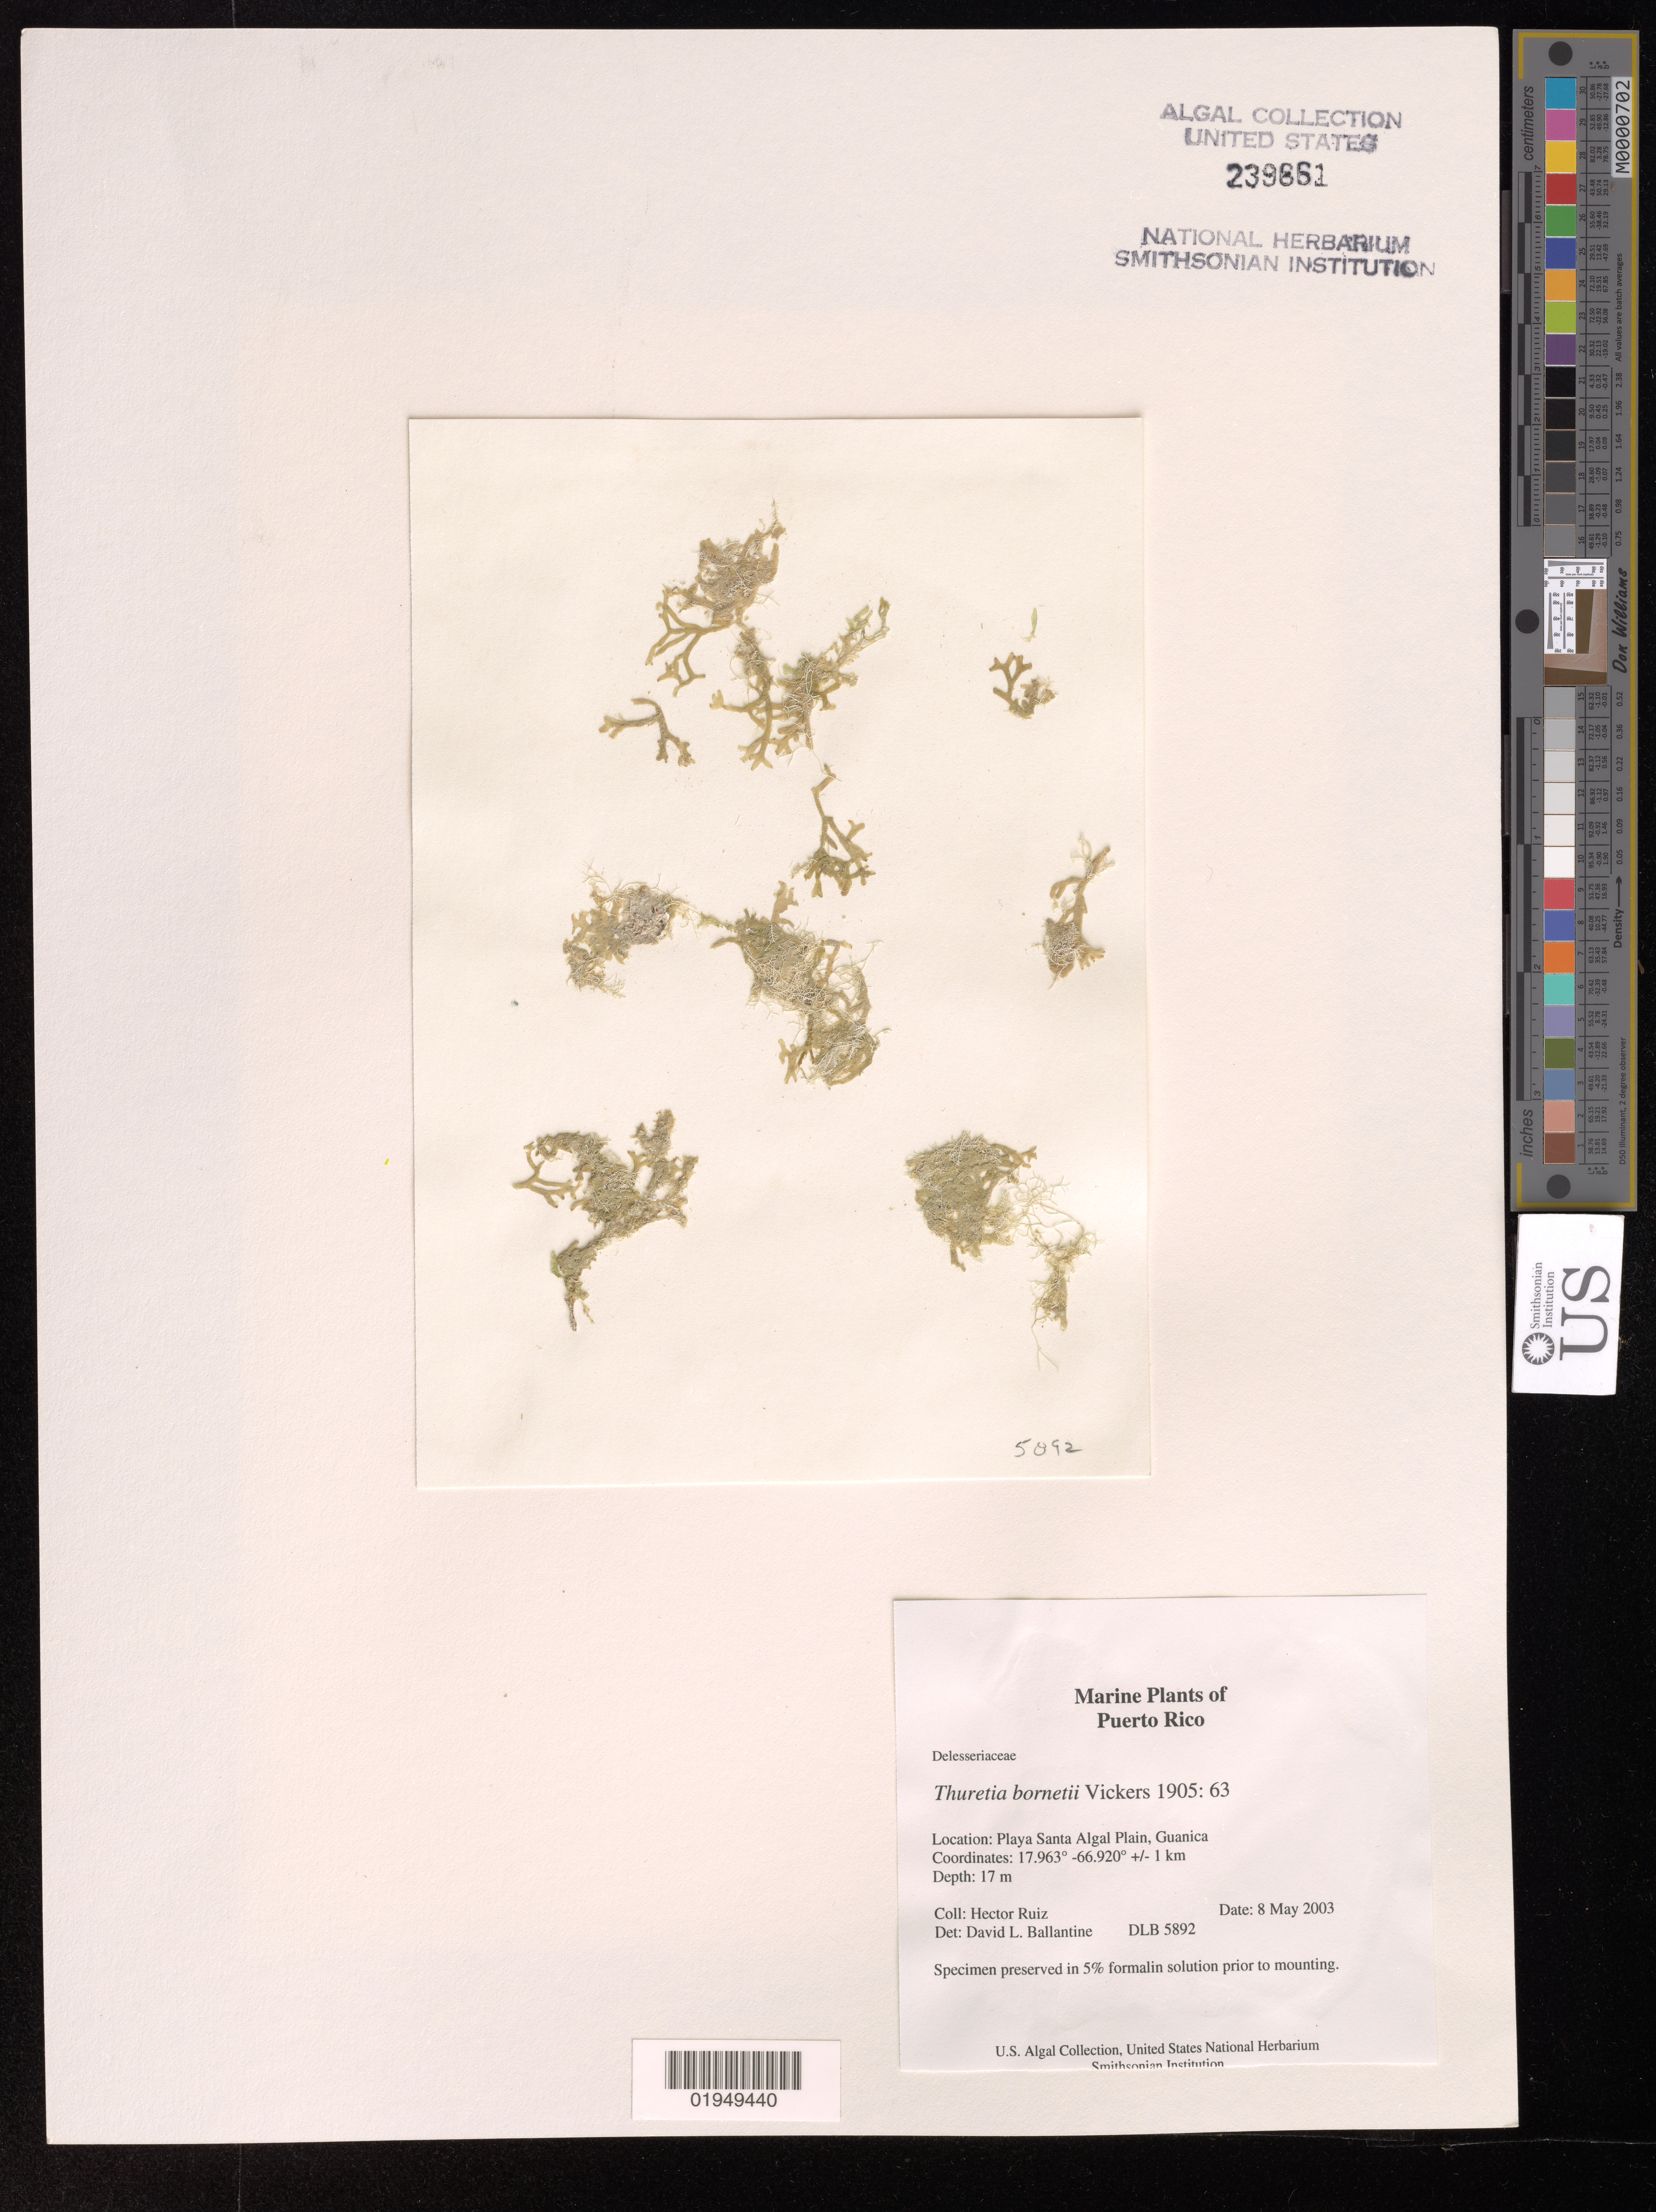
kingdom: Plantae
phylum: Rhodophyta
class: Florideophyceae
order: Ceramiales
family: Dasyaceae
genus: Thuretia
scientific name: Thuretia bornetii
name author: Vickers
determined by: Ballentine, D. L.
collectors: H. Ruiz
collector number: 5892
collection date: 2003-05-08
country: Puerto Rico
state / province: Guánica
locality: Playa Santa.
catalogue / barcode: US 239661